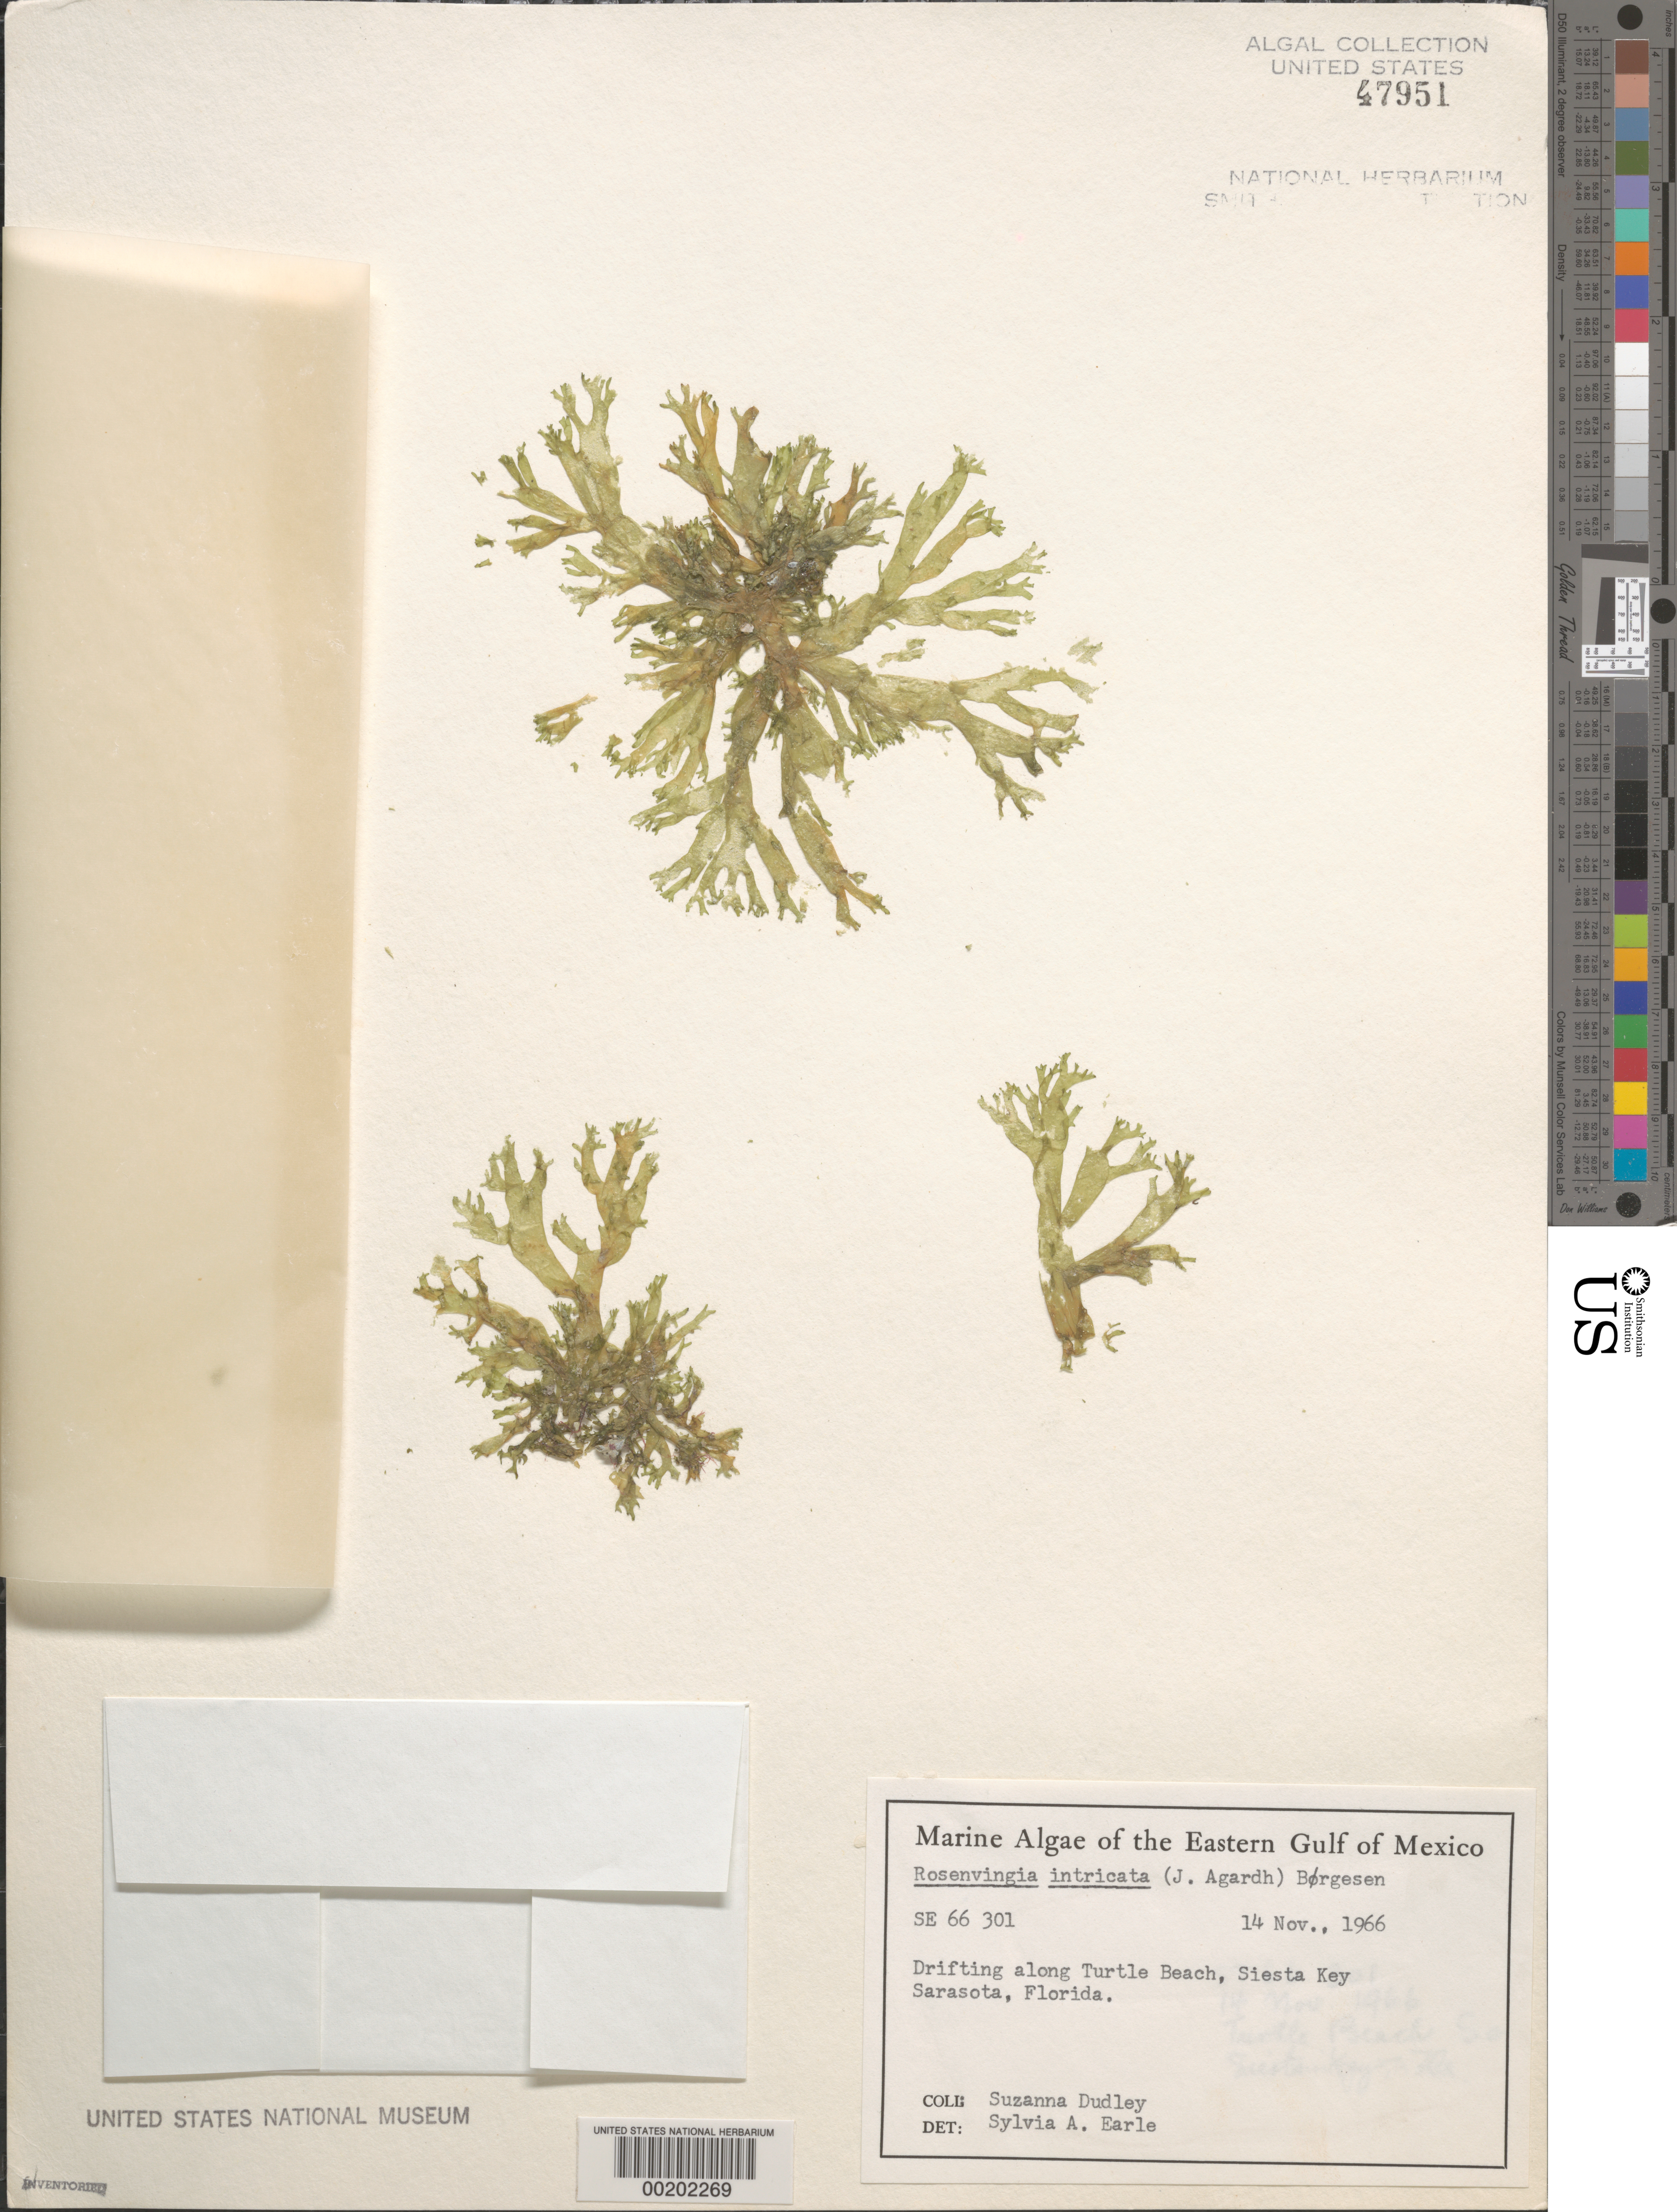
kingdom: Chromista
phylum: Ochrophyta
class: Phaeophyceae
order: Scytosiphonales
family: Scytosiphonaceae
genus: Rosenvingea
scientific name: Rosenvingea endiviifolia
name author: (Martius) M.J. Wynne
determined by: Algae name updating Project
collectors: S. Dudley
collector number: SE 66301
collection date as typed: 14 Nov 1966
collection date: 1966-11-14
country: United States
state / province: Florida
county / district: Sarasota County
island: Siesta Key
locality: Turtle Beach, Sarasota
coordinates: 27 13'N, 82 31'W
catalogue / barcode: US 47951